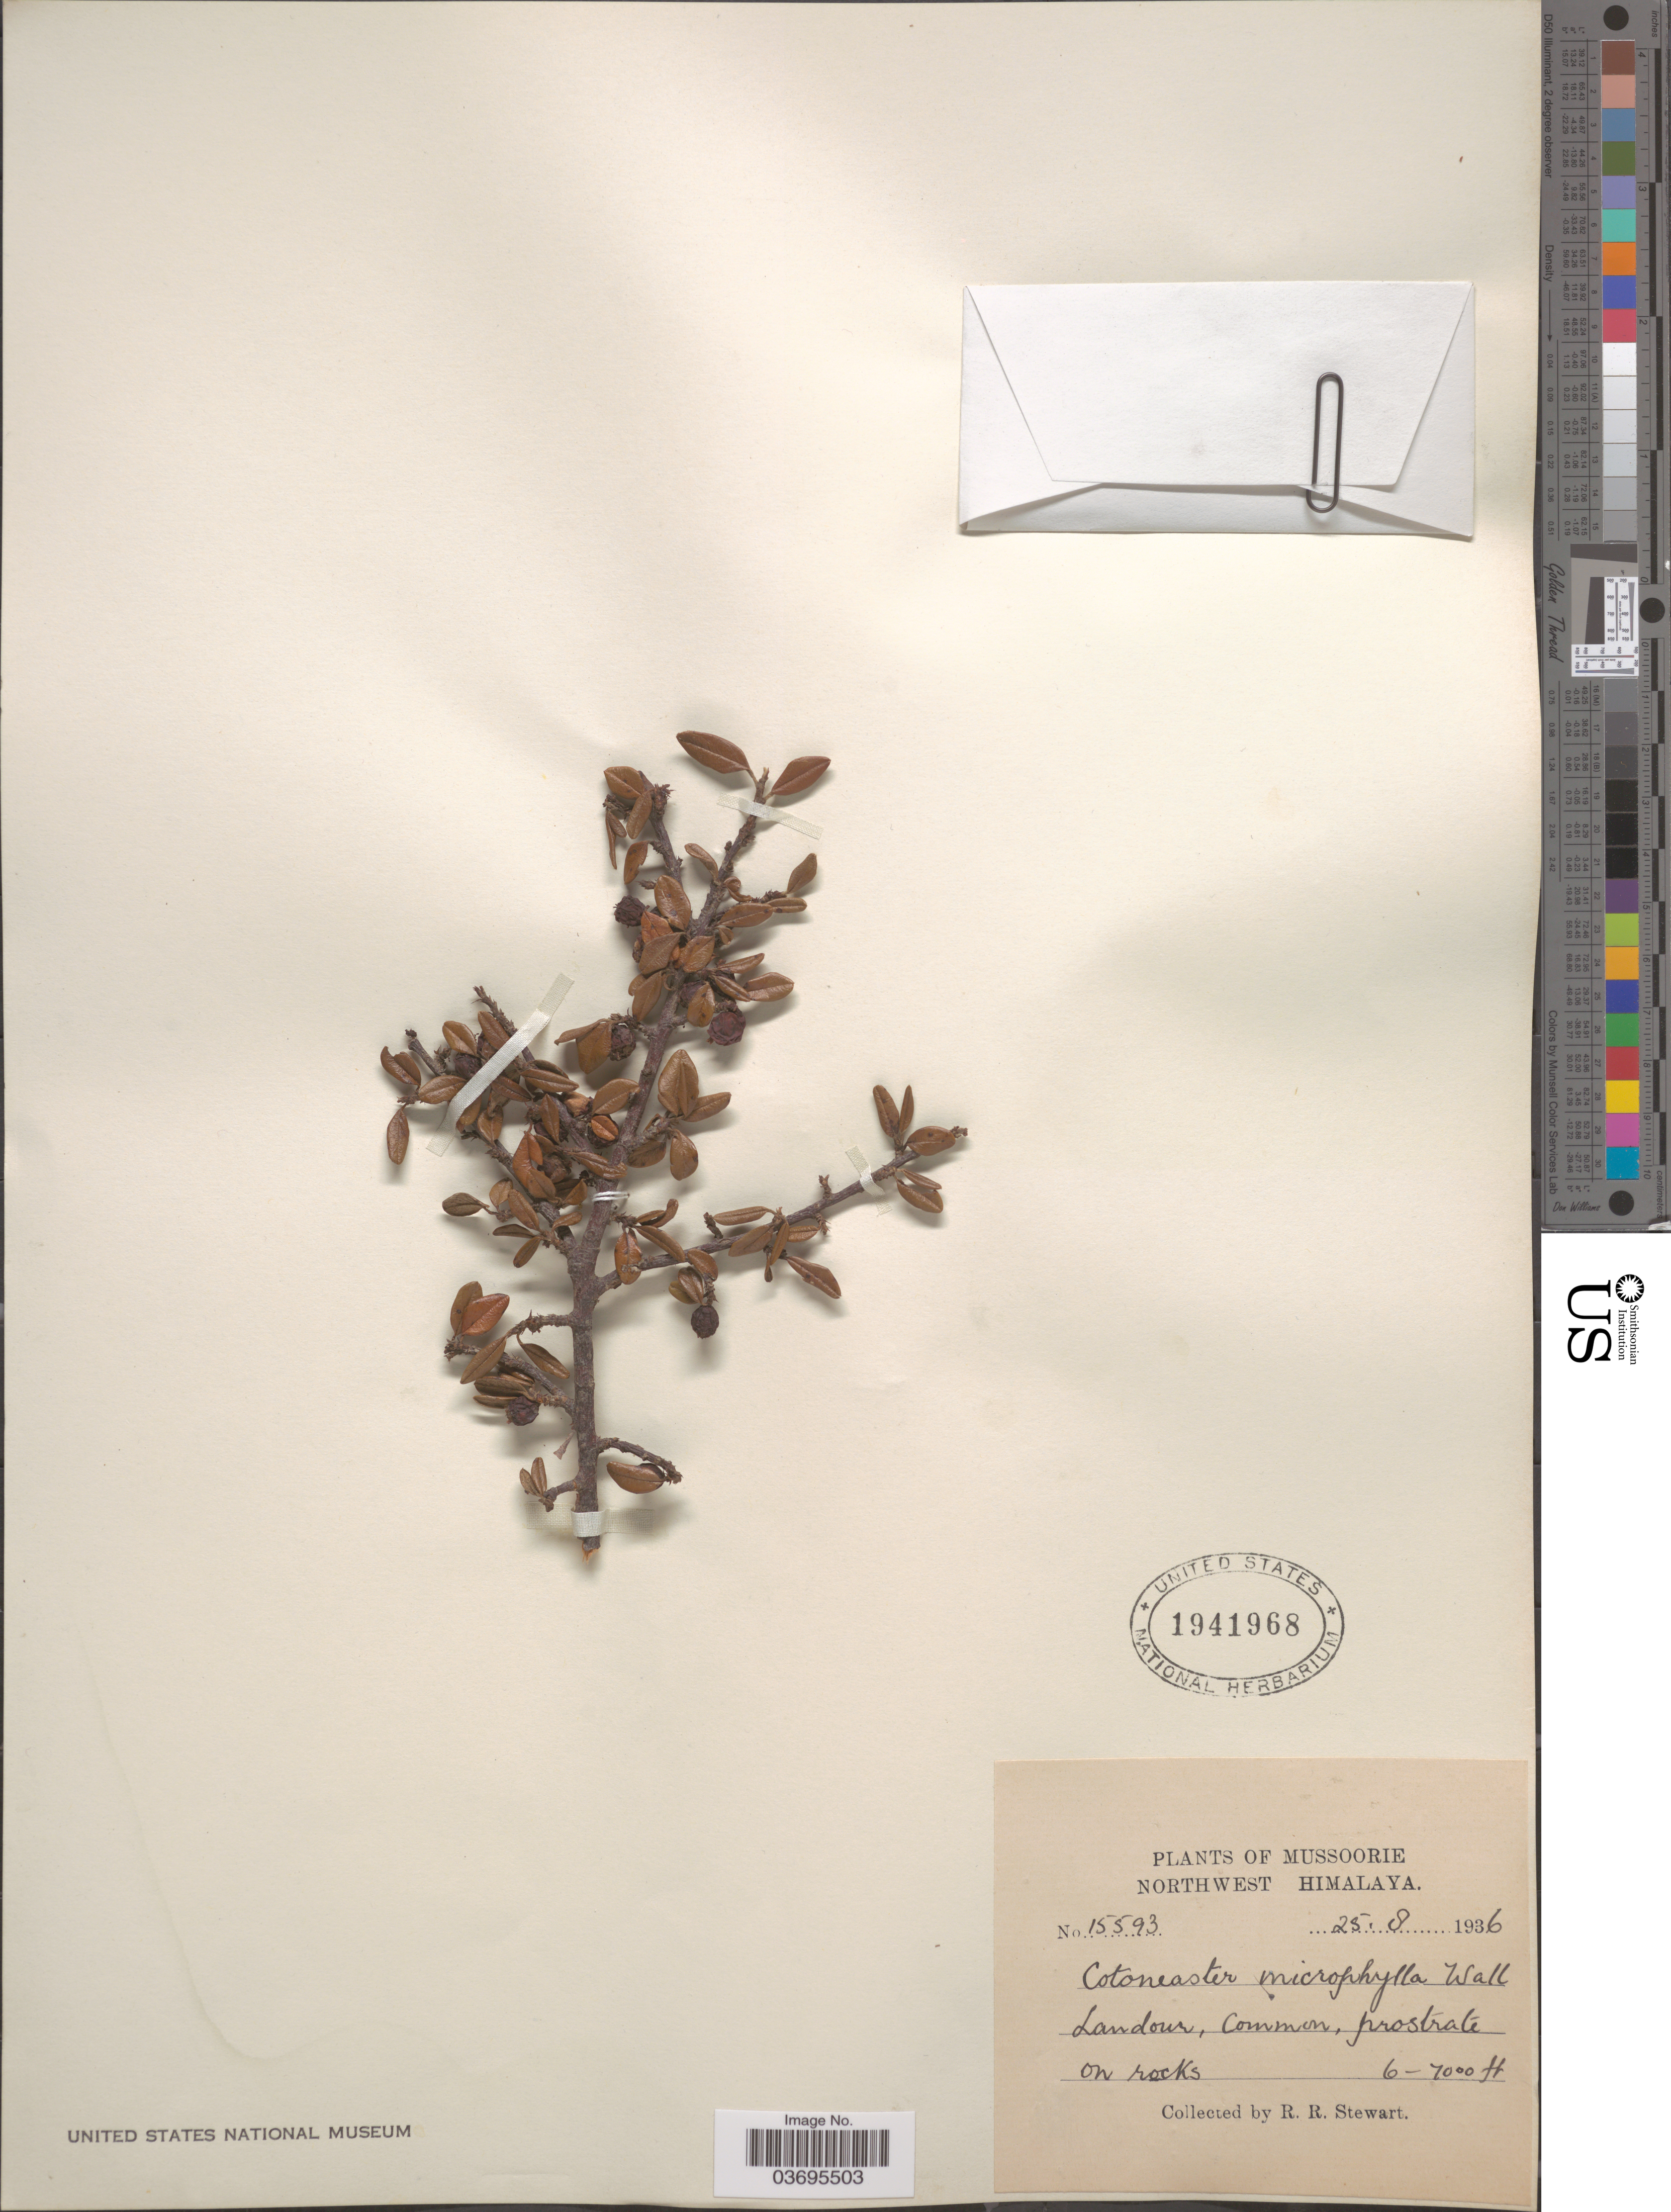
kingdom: Plantae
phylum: Tracheophyta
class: Magnoliopsida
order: Rosales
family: Rosaceae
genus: Cotoneaster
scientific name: Cotoneaster microphyllus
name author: Wall ex Lindl.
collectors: R. Stewart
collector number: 15593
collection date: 1936-08-25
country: India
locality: Mussoorie. Northwest Himalaya. Landour.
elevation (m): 1829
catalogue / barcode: US 1941968